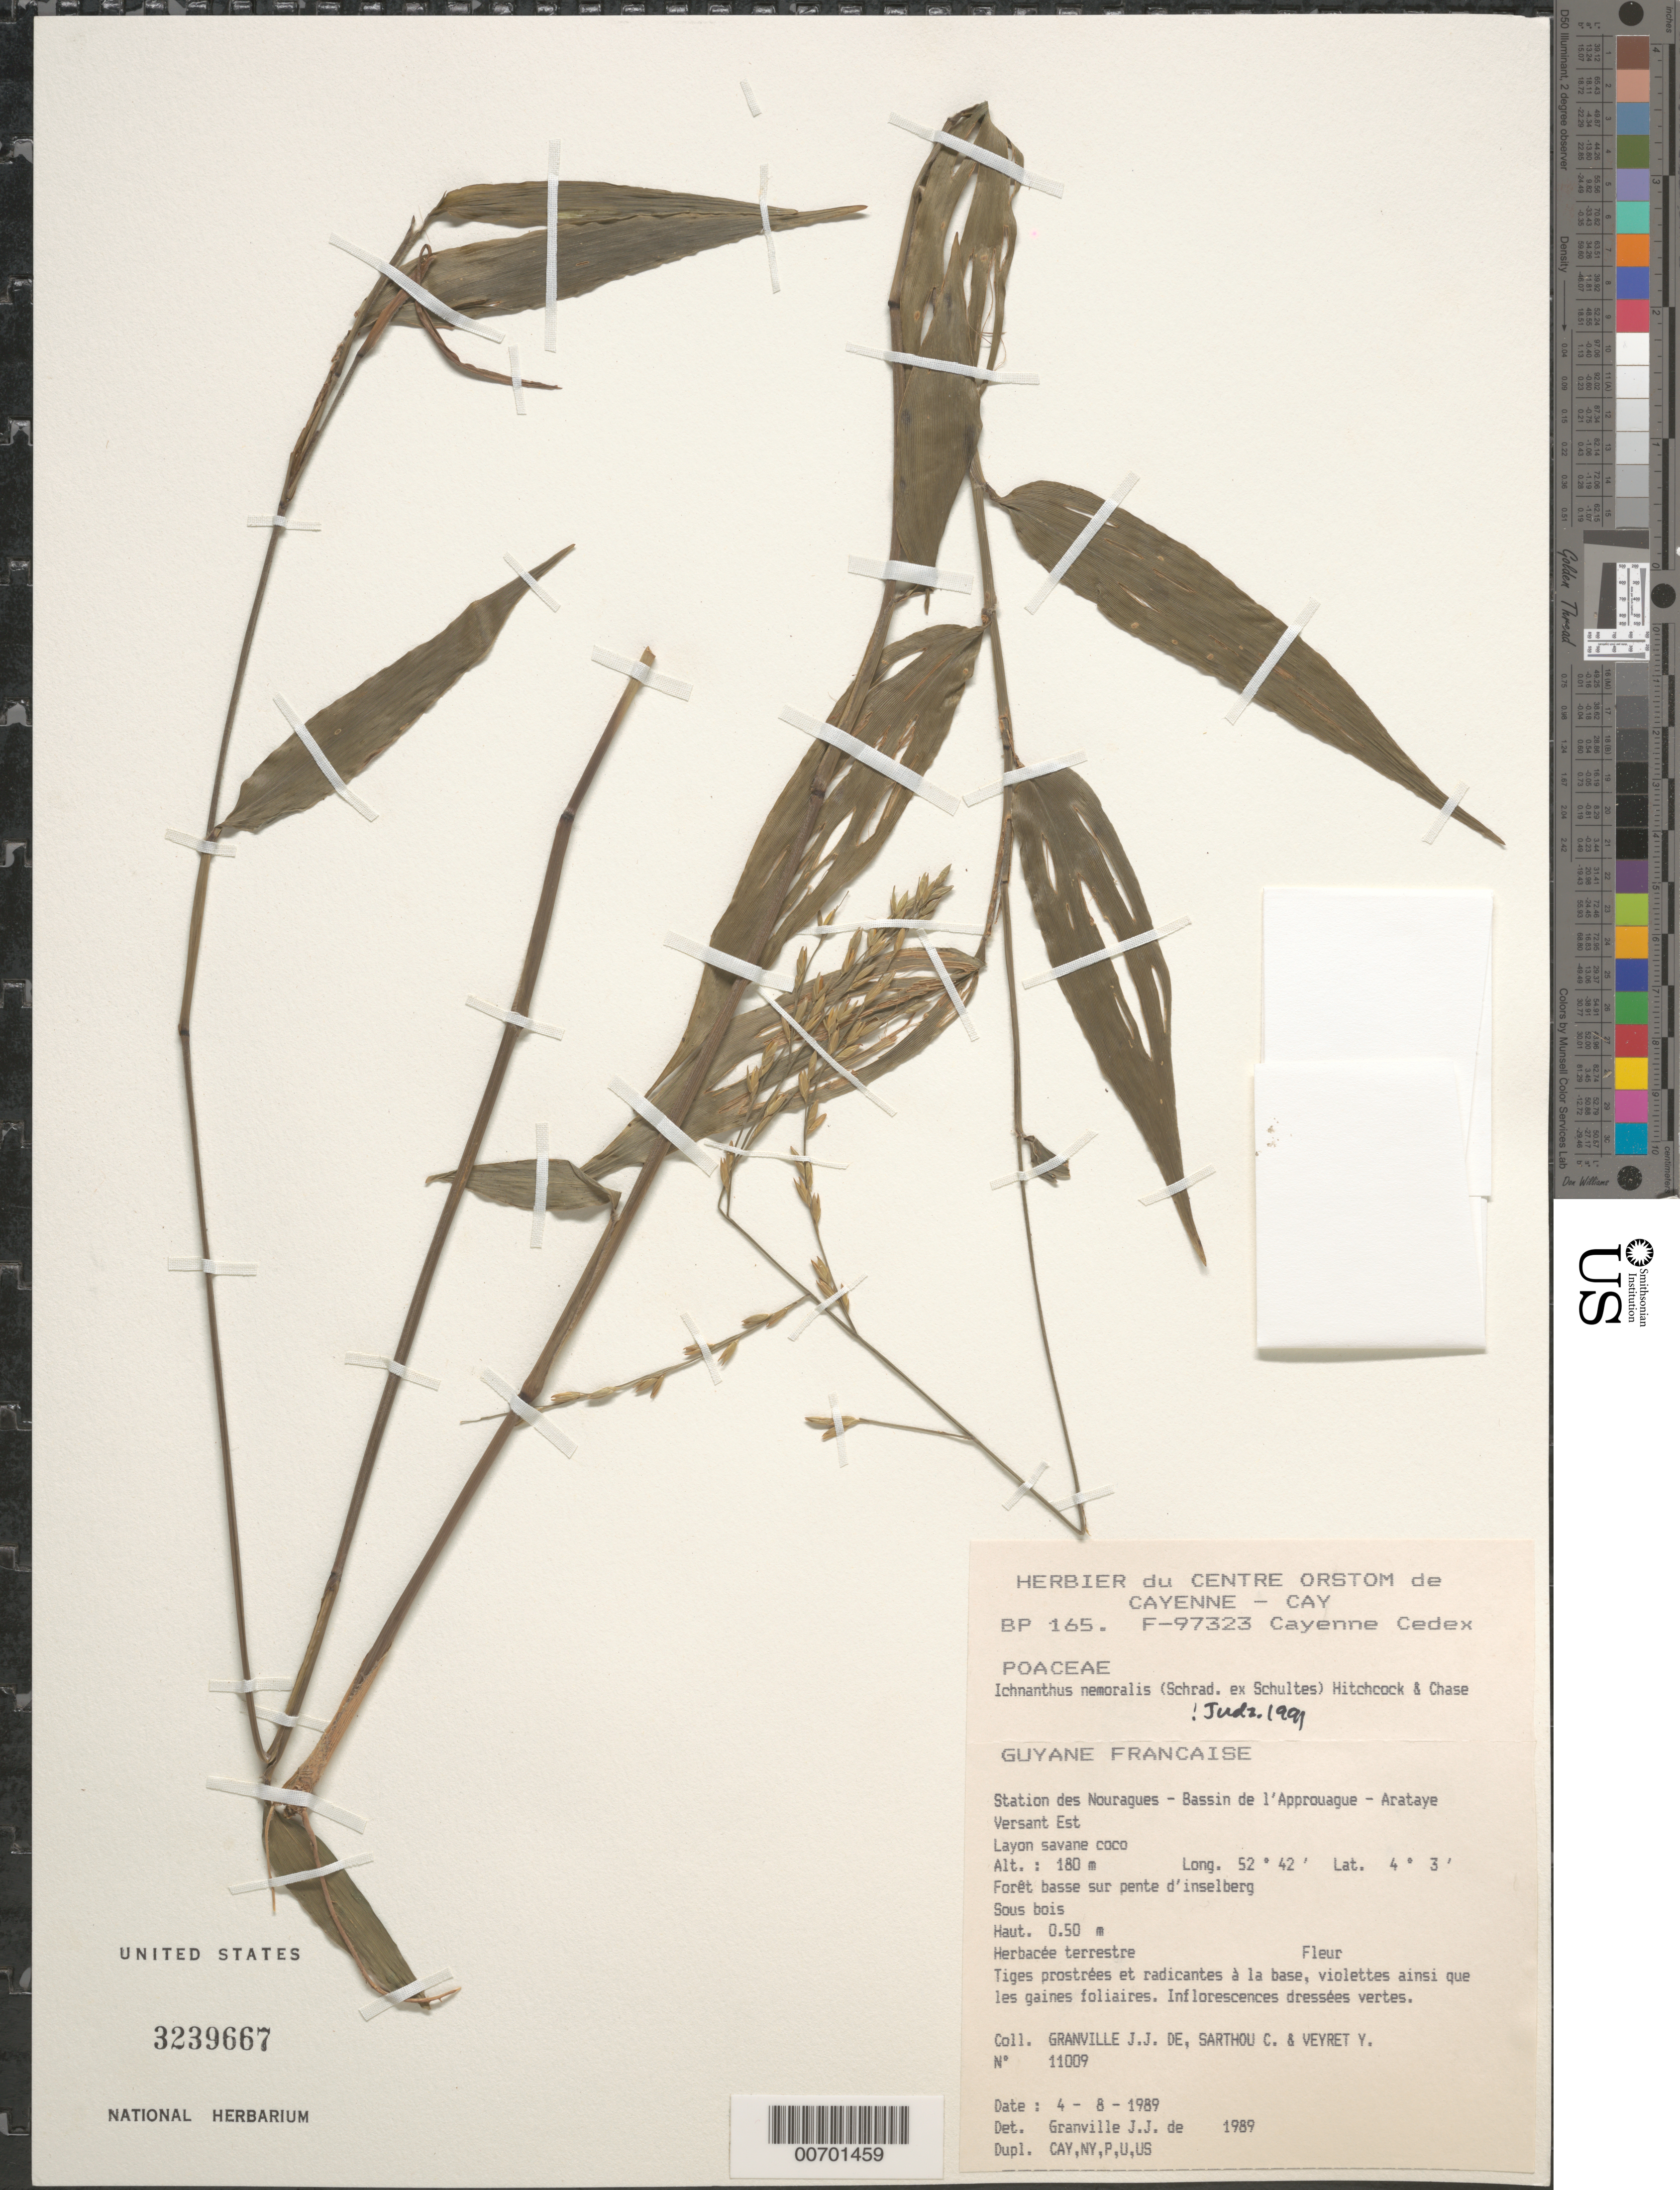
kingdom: Plantae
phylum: Tracheophyta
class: Liliopsida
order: Poales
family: Poaceae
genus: Ichnanthus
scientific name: Ichnanthus nemoralis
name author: (Schrad.) Hitchc. & Chase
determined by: Judziewicz, E. J.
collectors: J.-J. de Granville, C. Sarthou & Y. Veyret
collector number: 11009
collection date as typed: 4-Aug-89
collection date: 1989-08-04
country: French Guiana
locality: Station des Nouragues, Bassin de l'Approuague, Arataye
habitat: Forêt basse sur pente d'inselberg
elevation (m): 180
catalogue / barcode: US 3239667